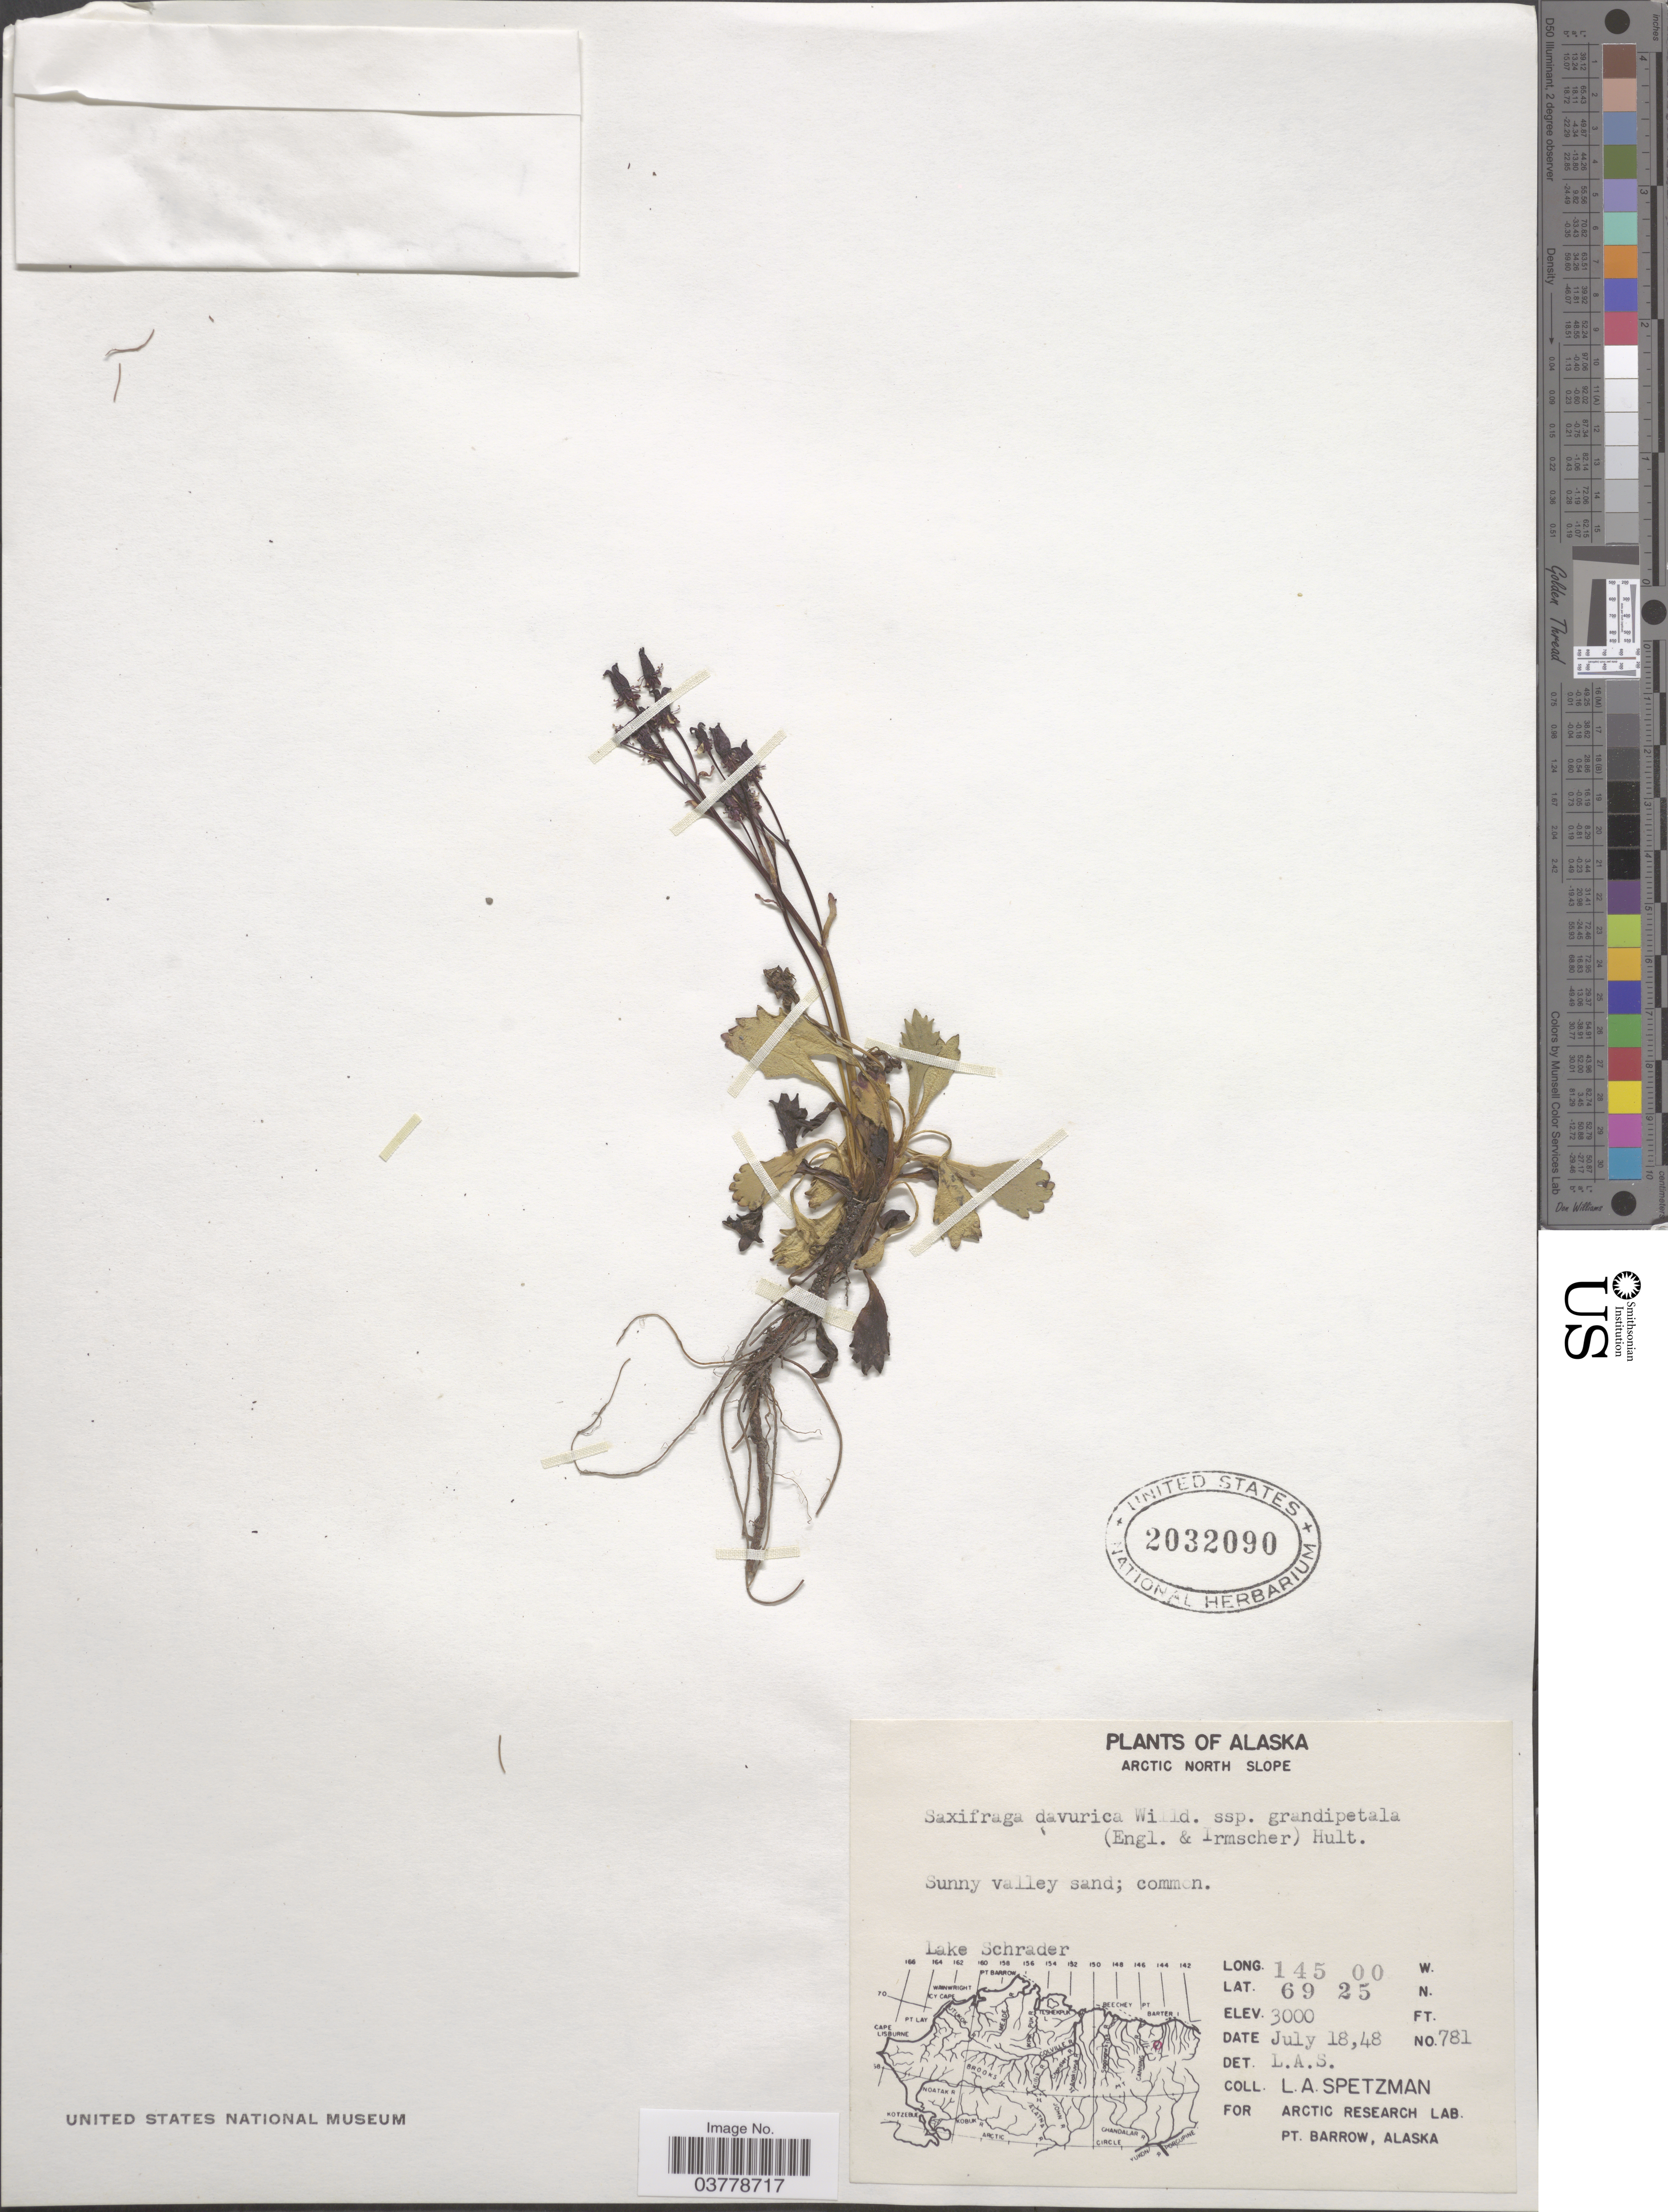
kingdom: Plantae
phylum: Tracheophyta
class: Magnoliopsida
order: Saxifragales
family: Saxifragaceae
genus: Micranthes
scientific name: Micranthes calycina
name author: (Sternb.) Gornall & H. Ohba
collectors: L. Spetzman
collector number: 781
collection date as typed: Transcribed d/m/y: 18/7/48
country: United States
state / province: Alaska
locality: Arctic North Slope. Lake Schrader.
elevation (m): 914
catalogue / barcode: US 2032090